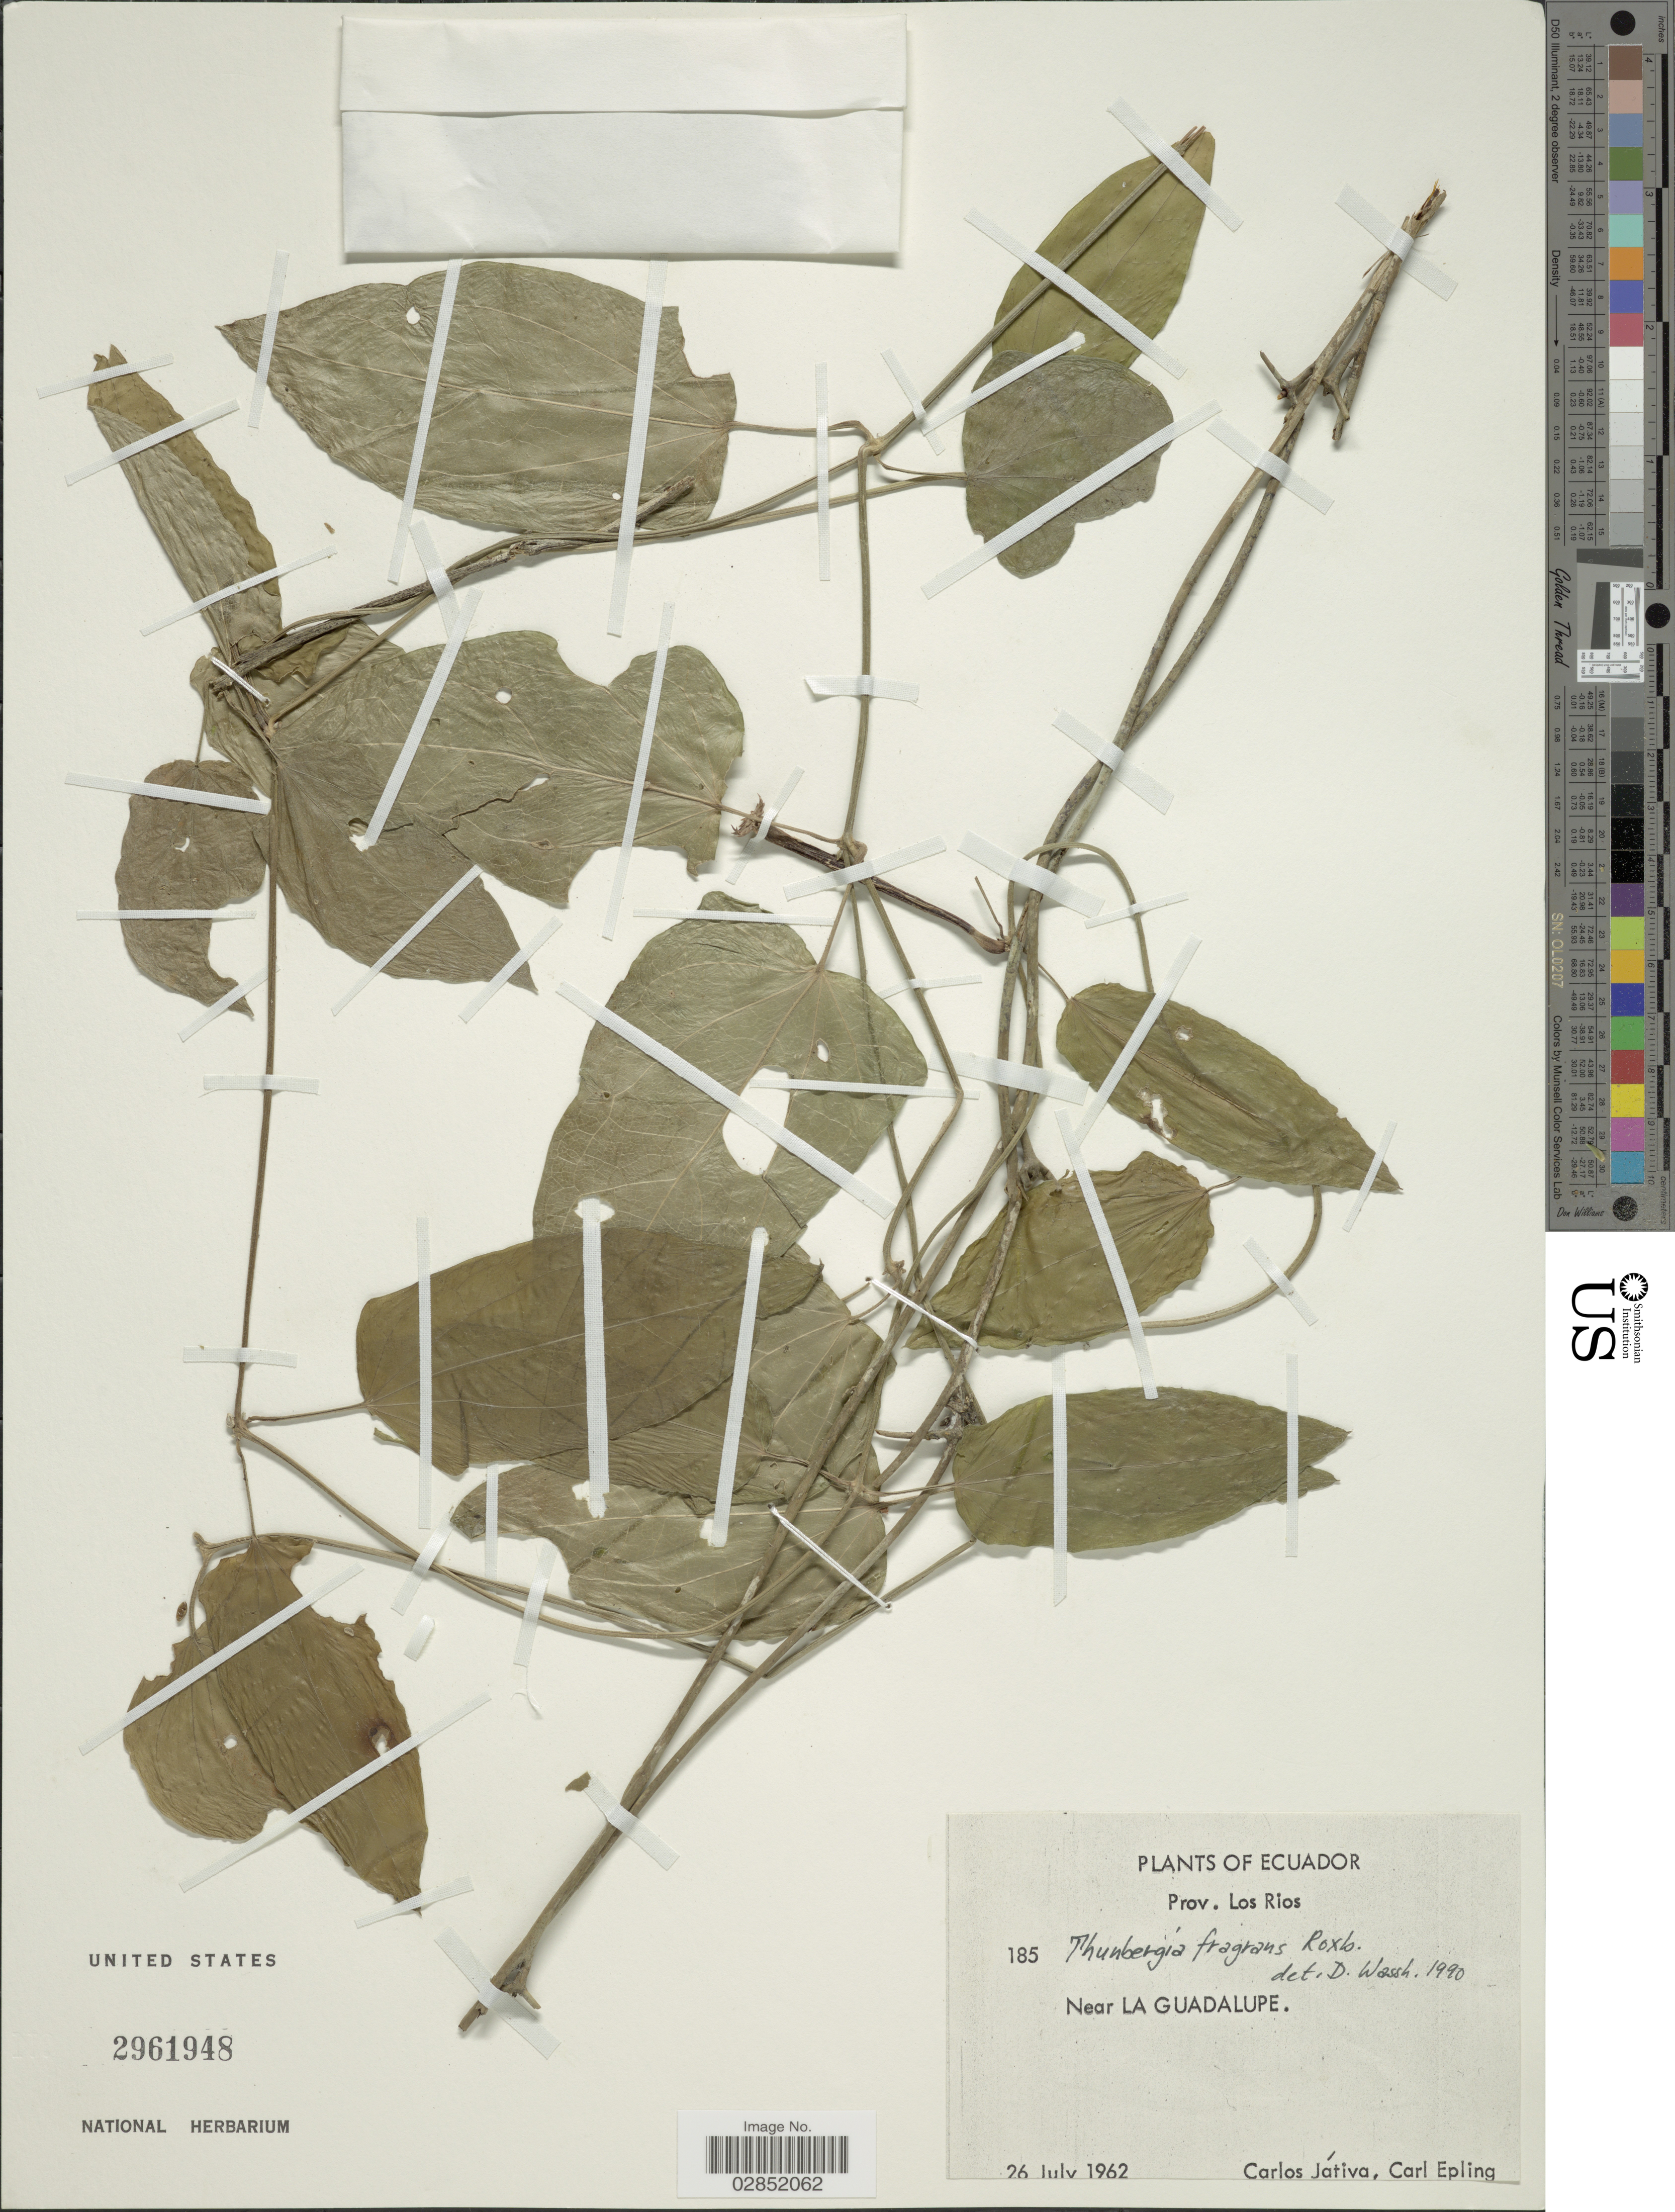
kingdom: Plantae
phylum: Tracheophyta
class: Magnoliopsida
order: Lamiales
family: Acanthaceae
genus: Thunbergia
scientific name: Thunbergia fragrans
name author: Roxb.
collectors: C. D. Játiva & C. C. Epling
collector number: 185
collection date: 1962-07-26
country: Ecuador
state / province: Los Ríos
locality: Near La Guadalupe.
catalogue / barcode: US 2961948